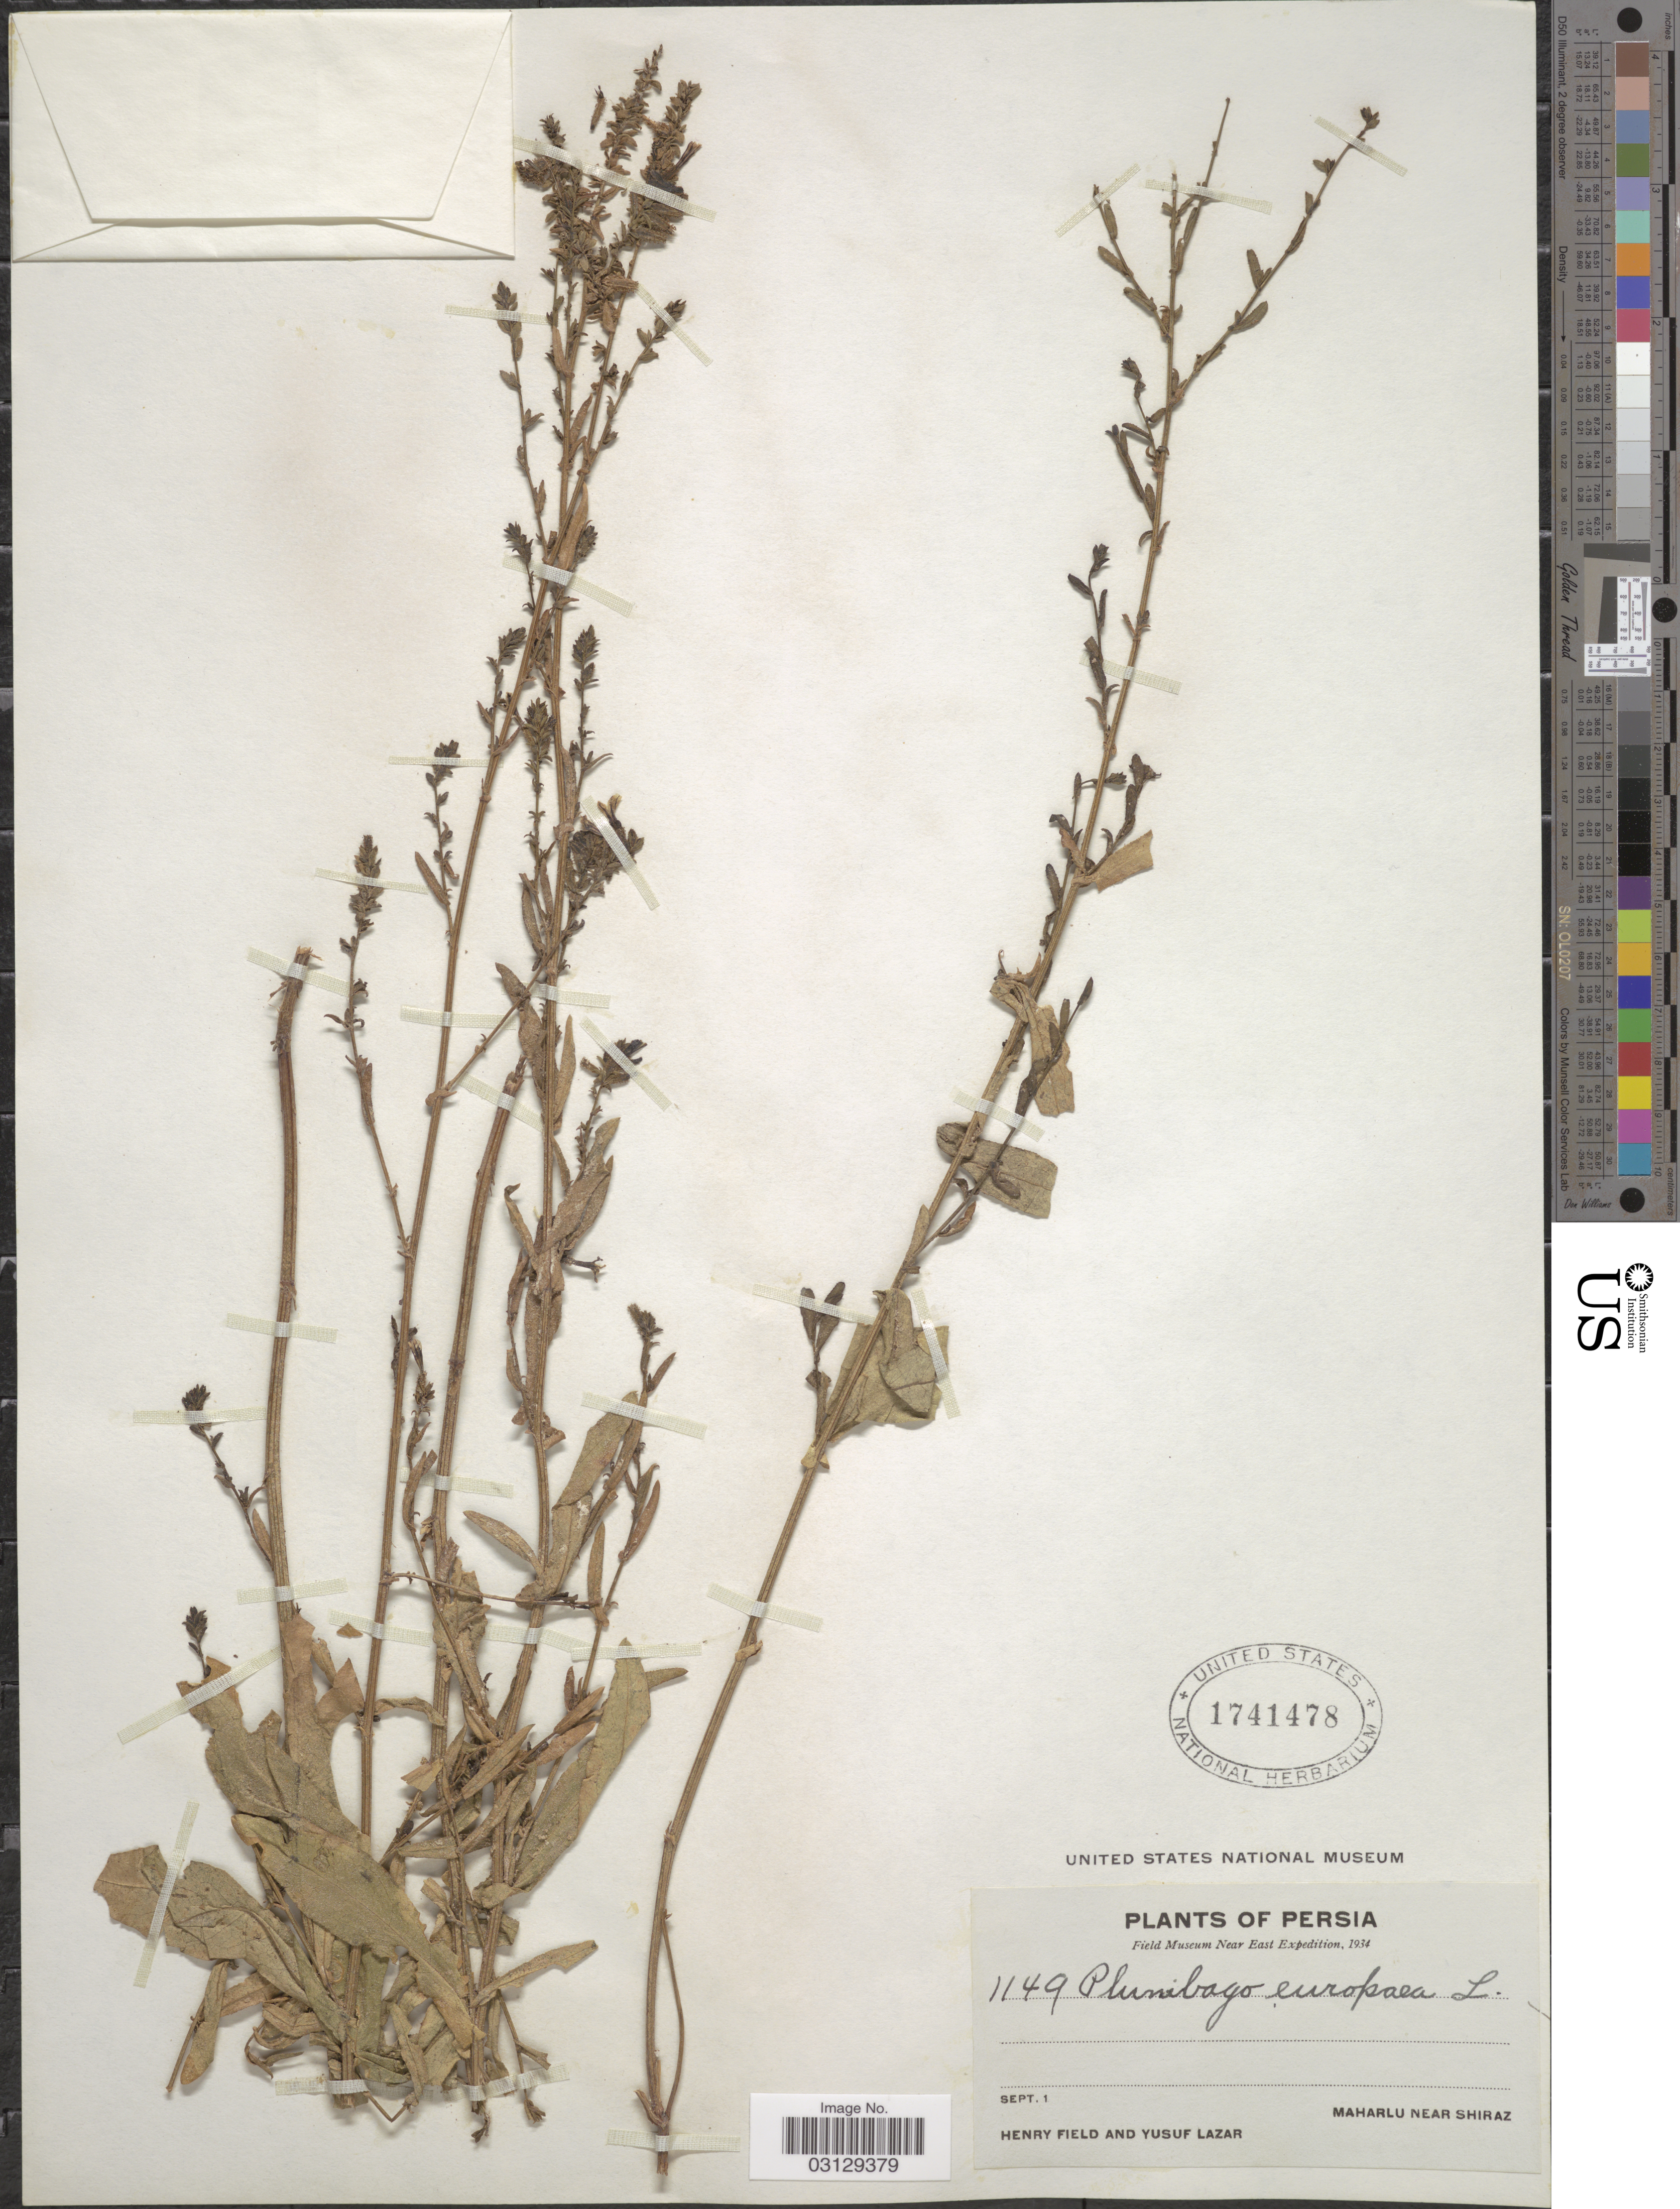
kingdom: Plantae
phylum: Tracheophyta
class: Magnoliopsida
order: Caryophyllales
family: Plumbaginaceae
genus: Plumbago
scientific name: Plumbago europaea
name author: L.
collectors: H. Field & Y. Lazar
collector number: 1149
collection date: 1934-09-01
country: Iran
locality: Persia. Maharlu near Shiraz.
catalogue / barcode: US 1741478